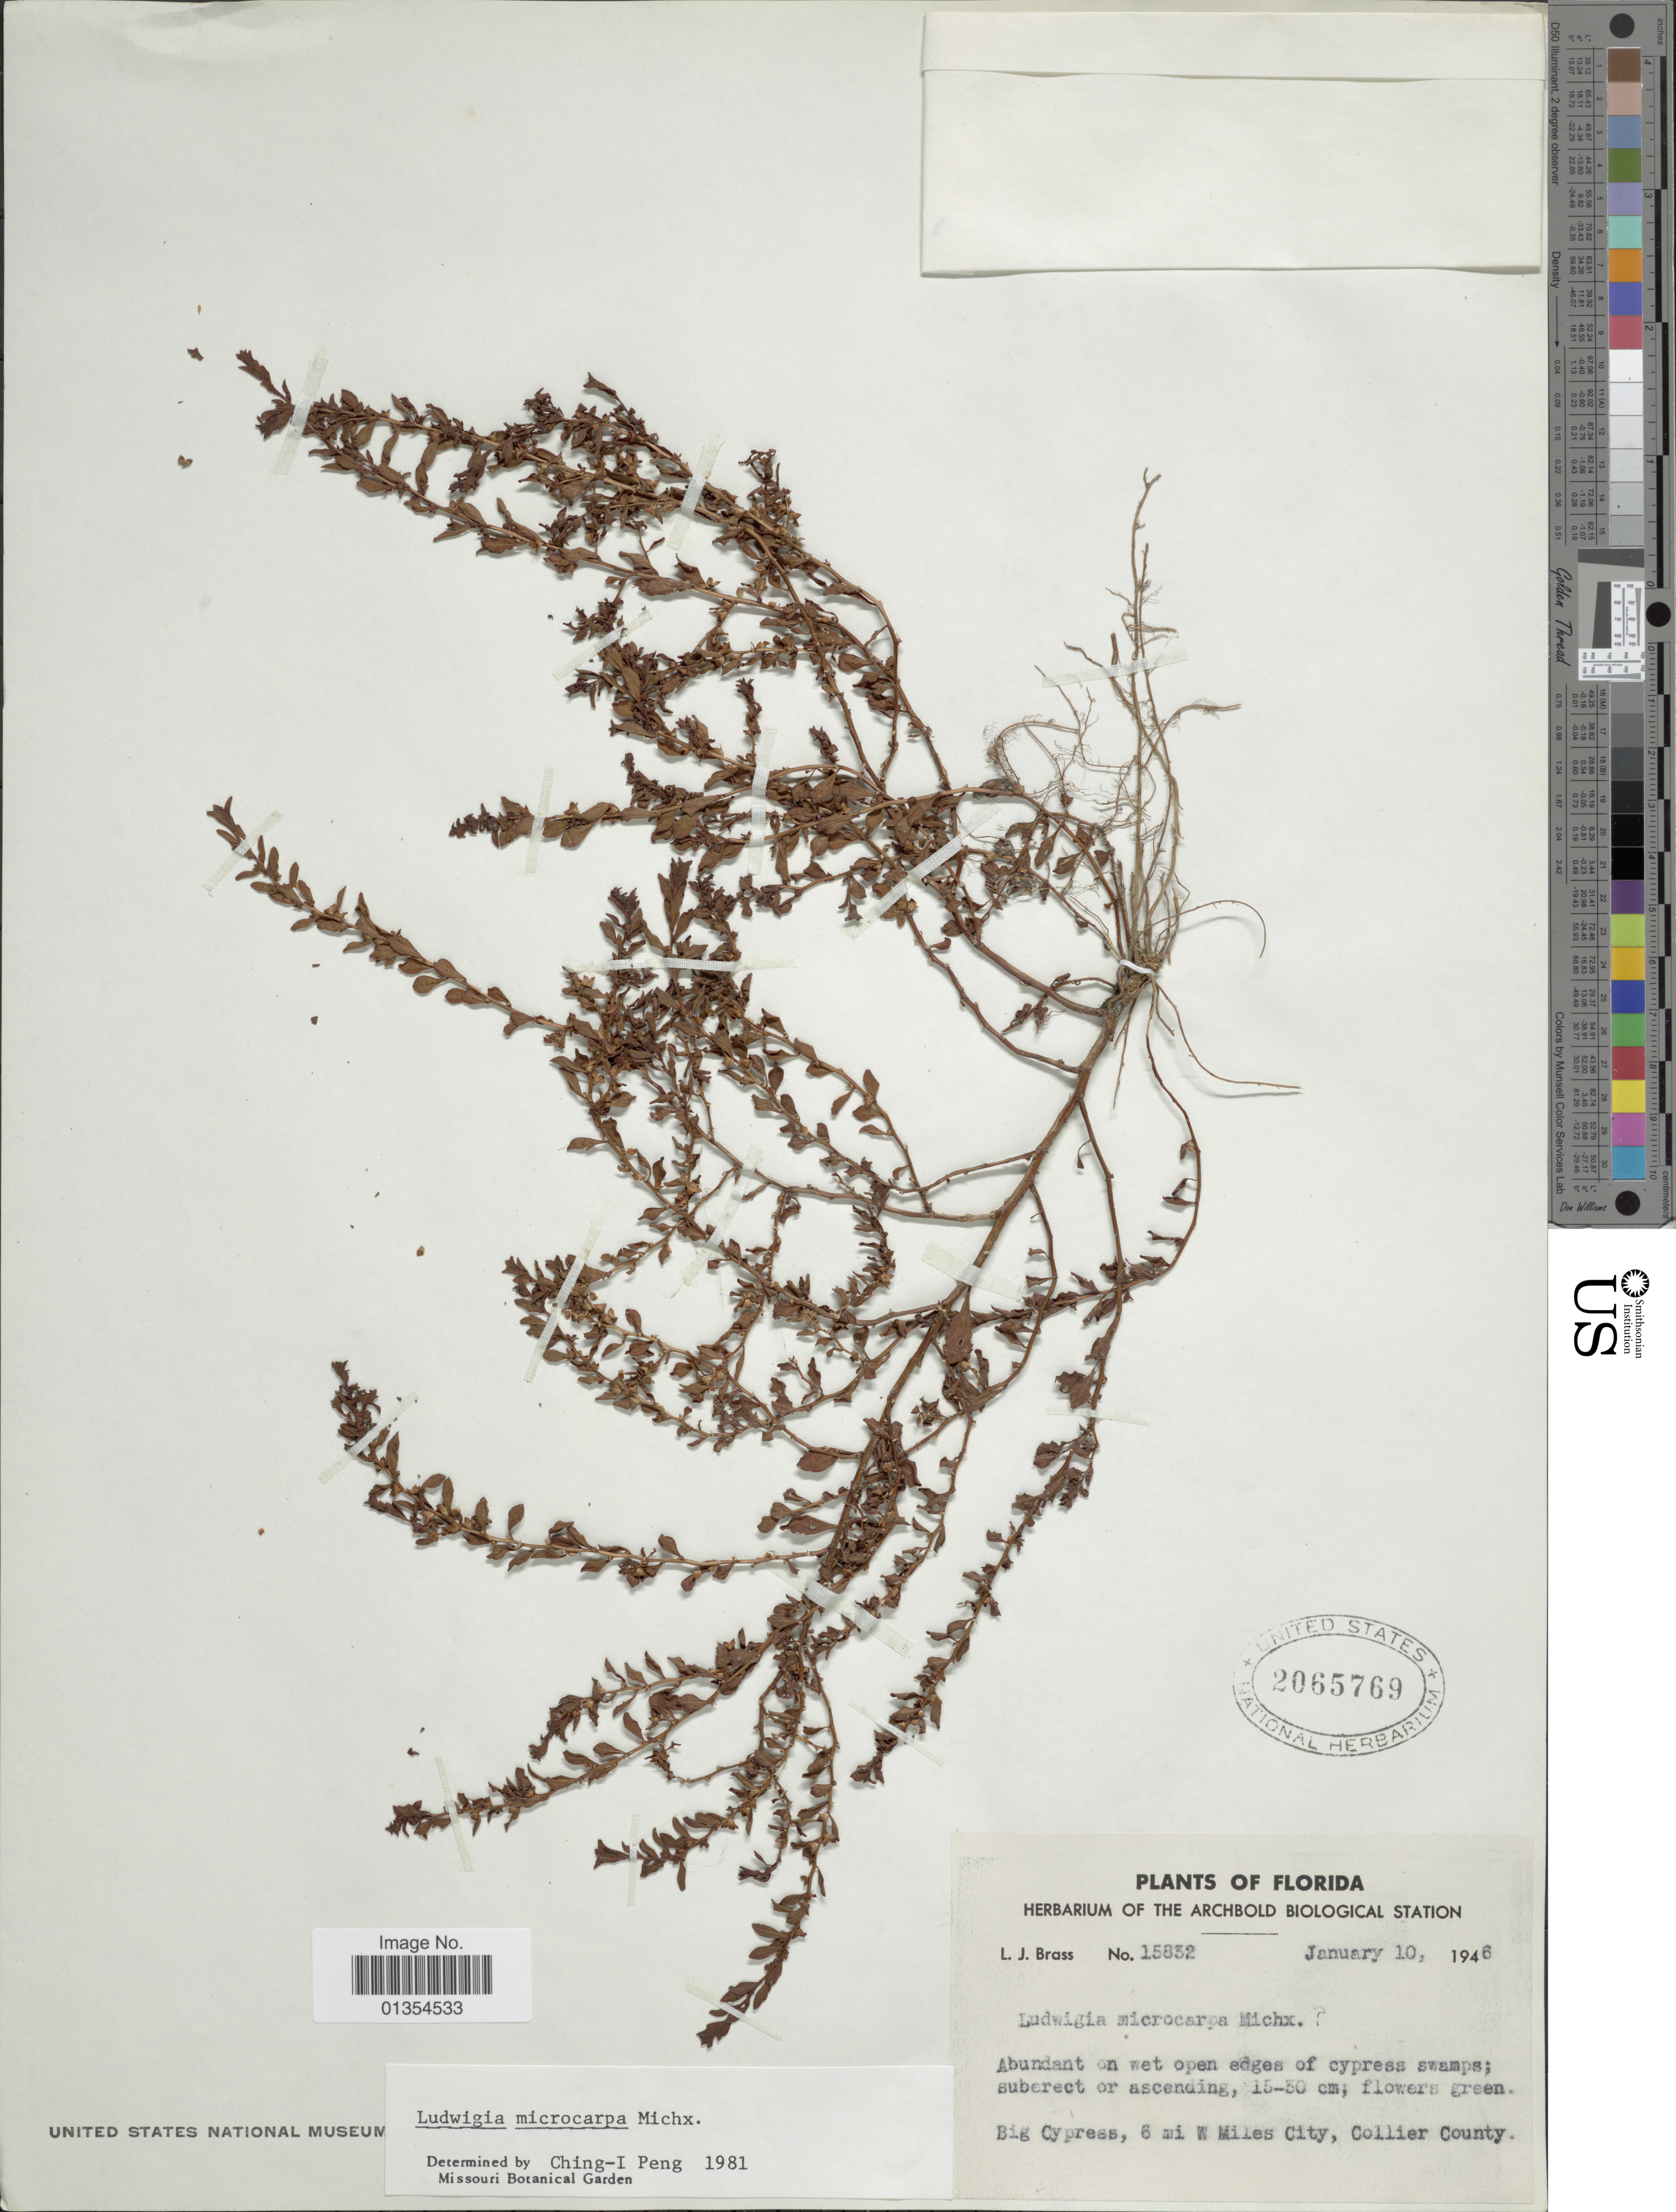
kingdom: Plantae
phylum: Tracheophyta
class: Magnoliopsida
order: Myrtales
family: Onagraceae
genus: Ludwigia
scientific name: Ludwigia microcarpa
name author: Michx.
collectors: L. J. Brass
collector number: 15832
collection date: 1946-01-10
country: United States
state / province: Florida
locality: Big Cypress, 6 mi W Miles City, Collier County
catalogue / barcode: US 2065769